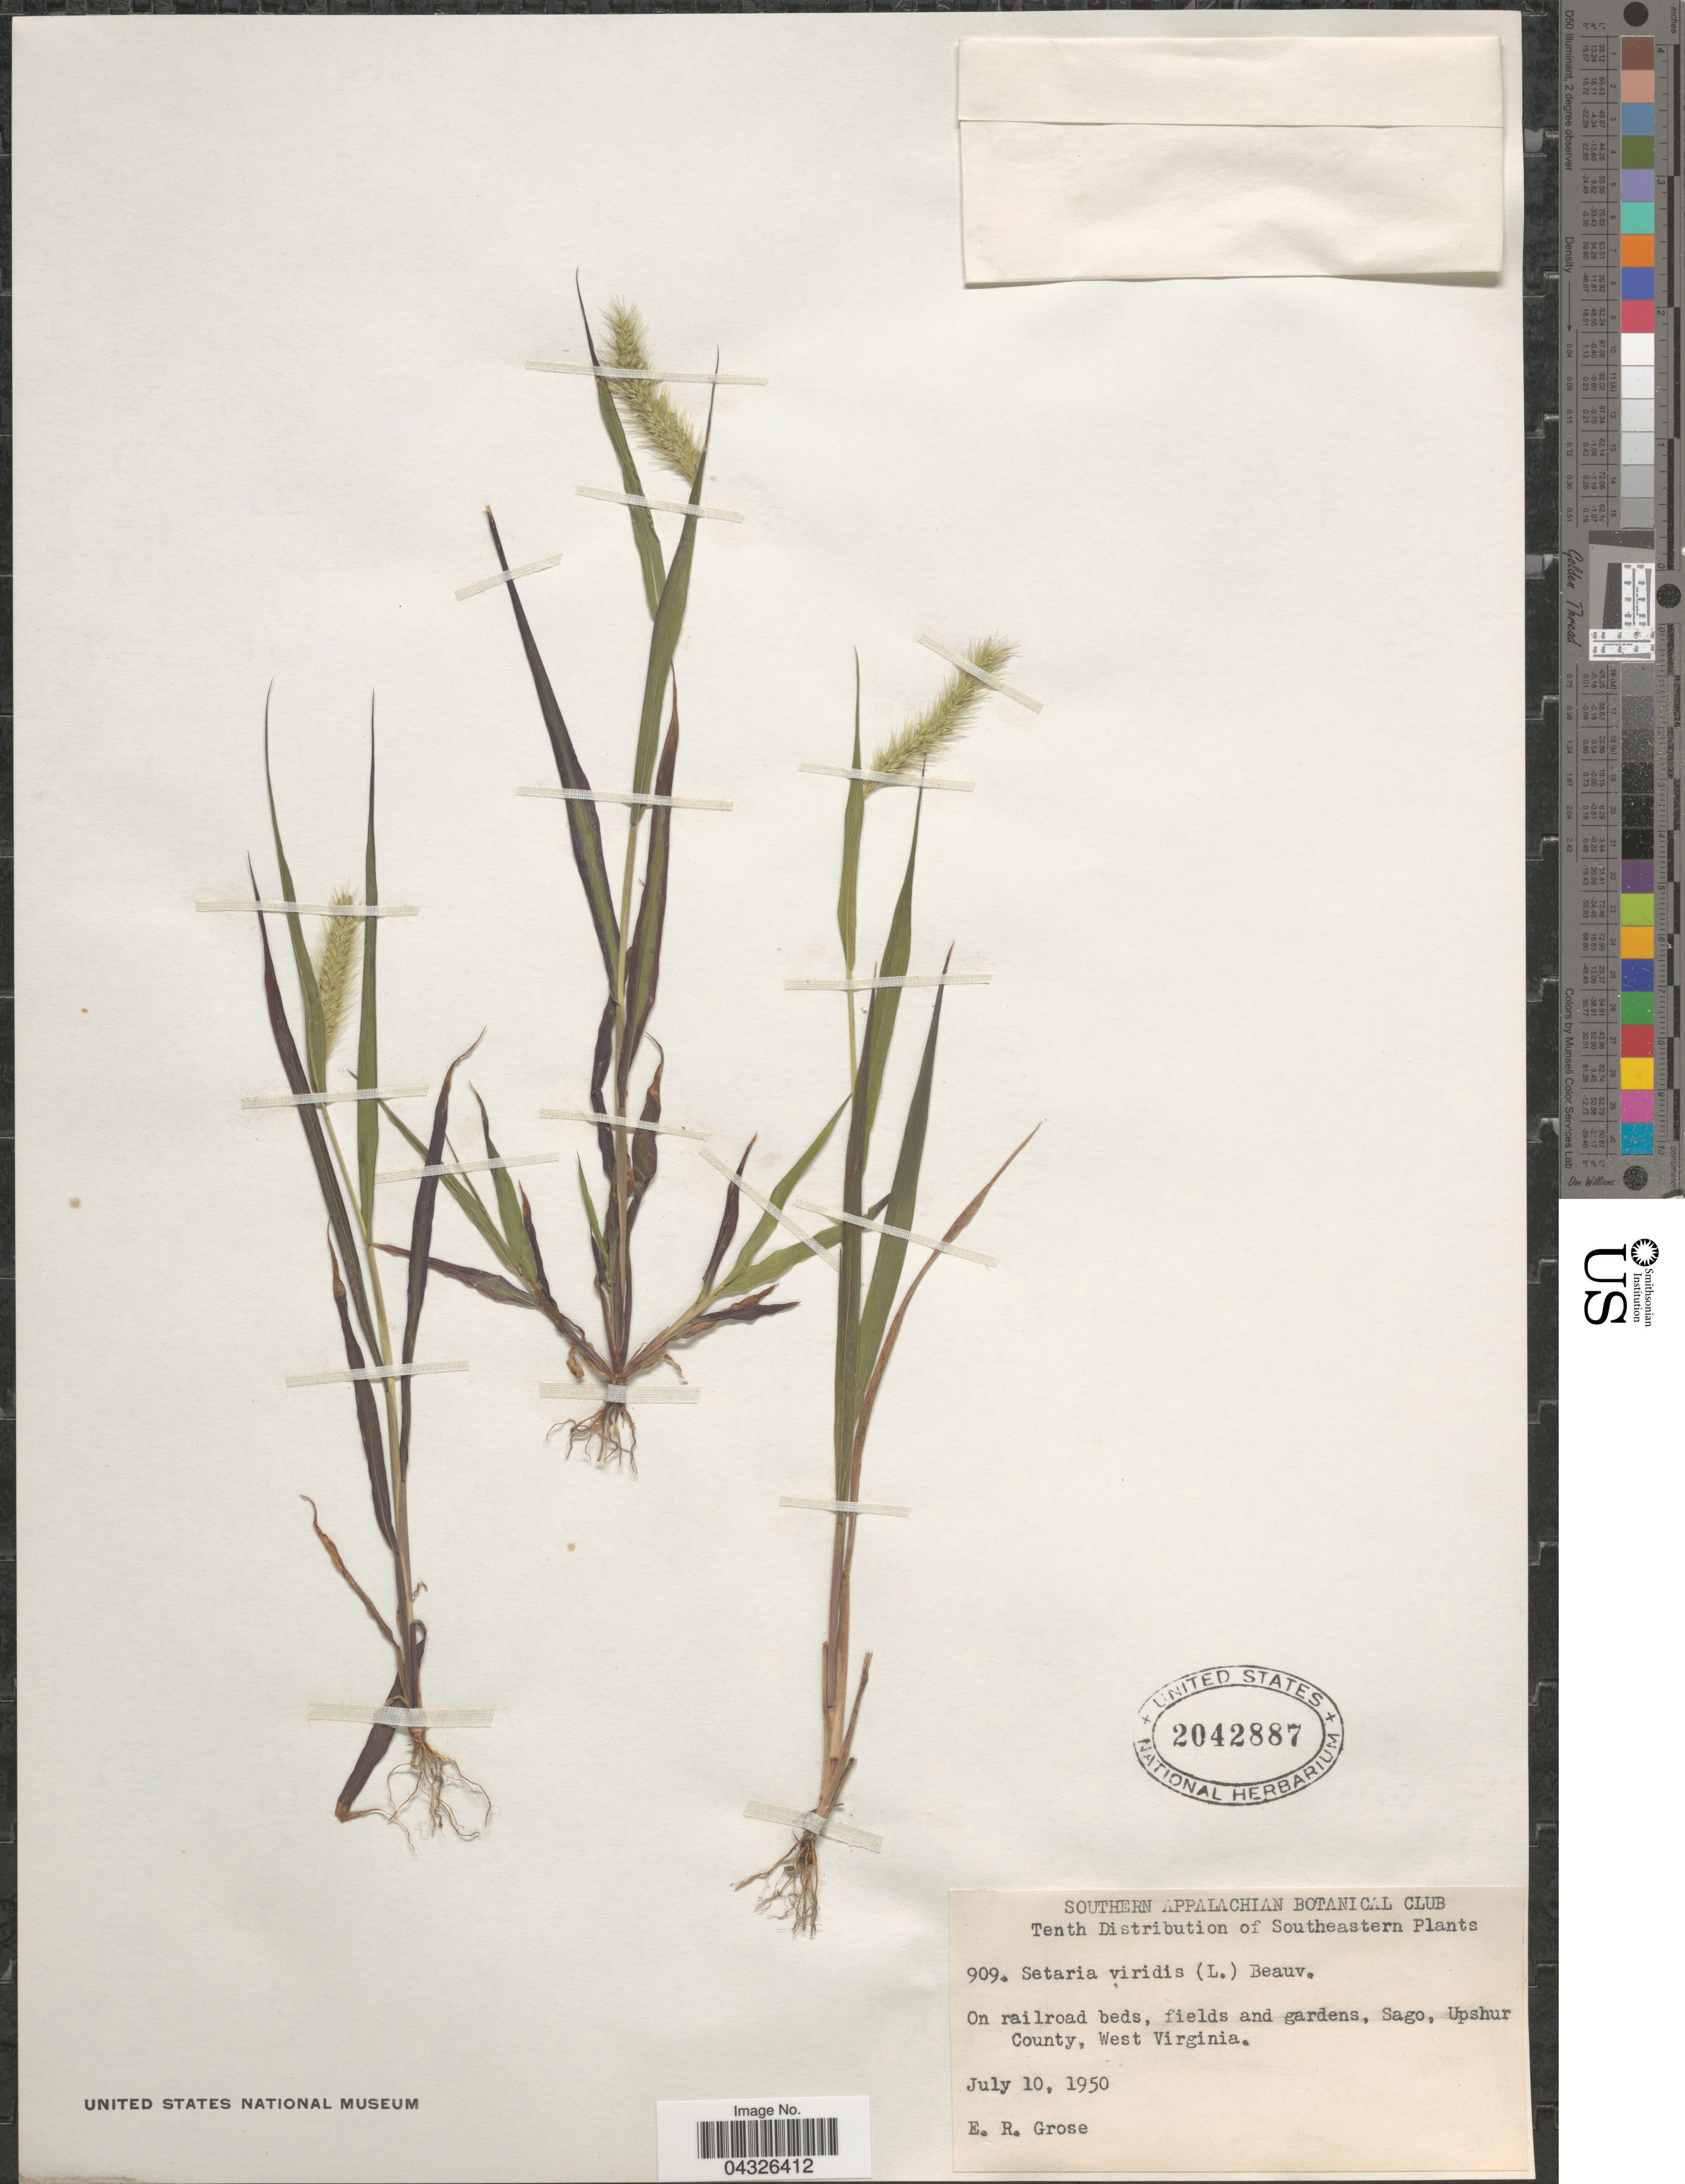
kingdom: Plantae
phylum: Tracheophyta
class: Liliopsida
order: Poales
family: Poaceae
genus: Setaria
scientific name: Setaria viridis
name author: (L.) P. Beauv.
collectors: E. Grose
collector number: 909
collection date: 1950-07-10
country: United States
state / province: West Virginia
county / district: Upshur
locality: Tenth Distribution of Southeastern. On railroad beds, fields and gardens, Sago, Upshur County.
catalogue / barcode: US 2042887